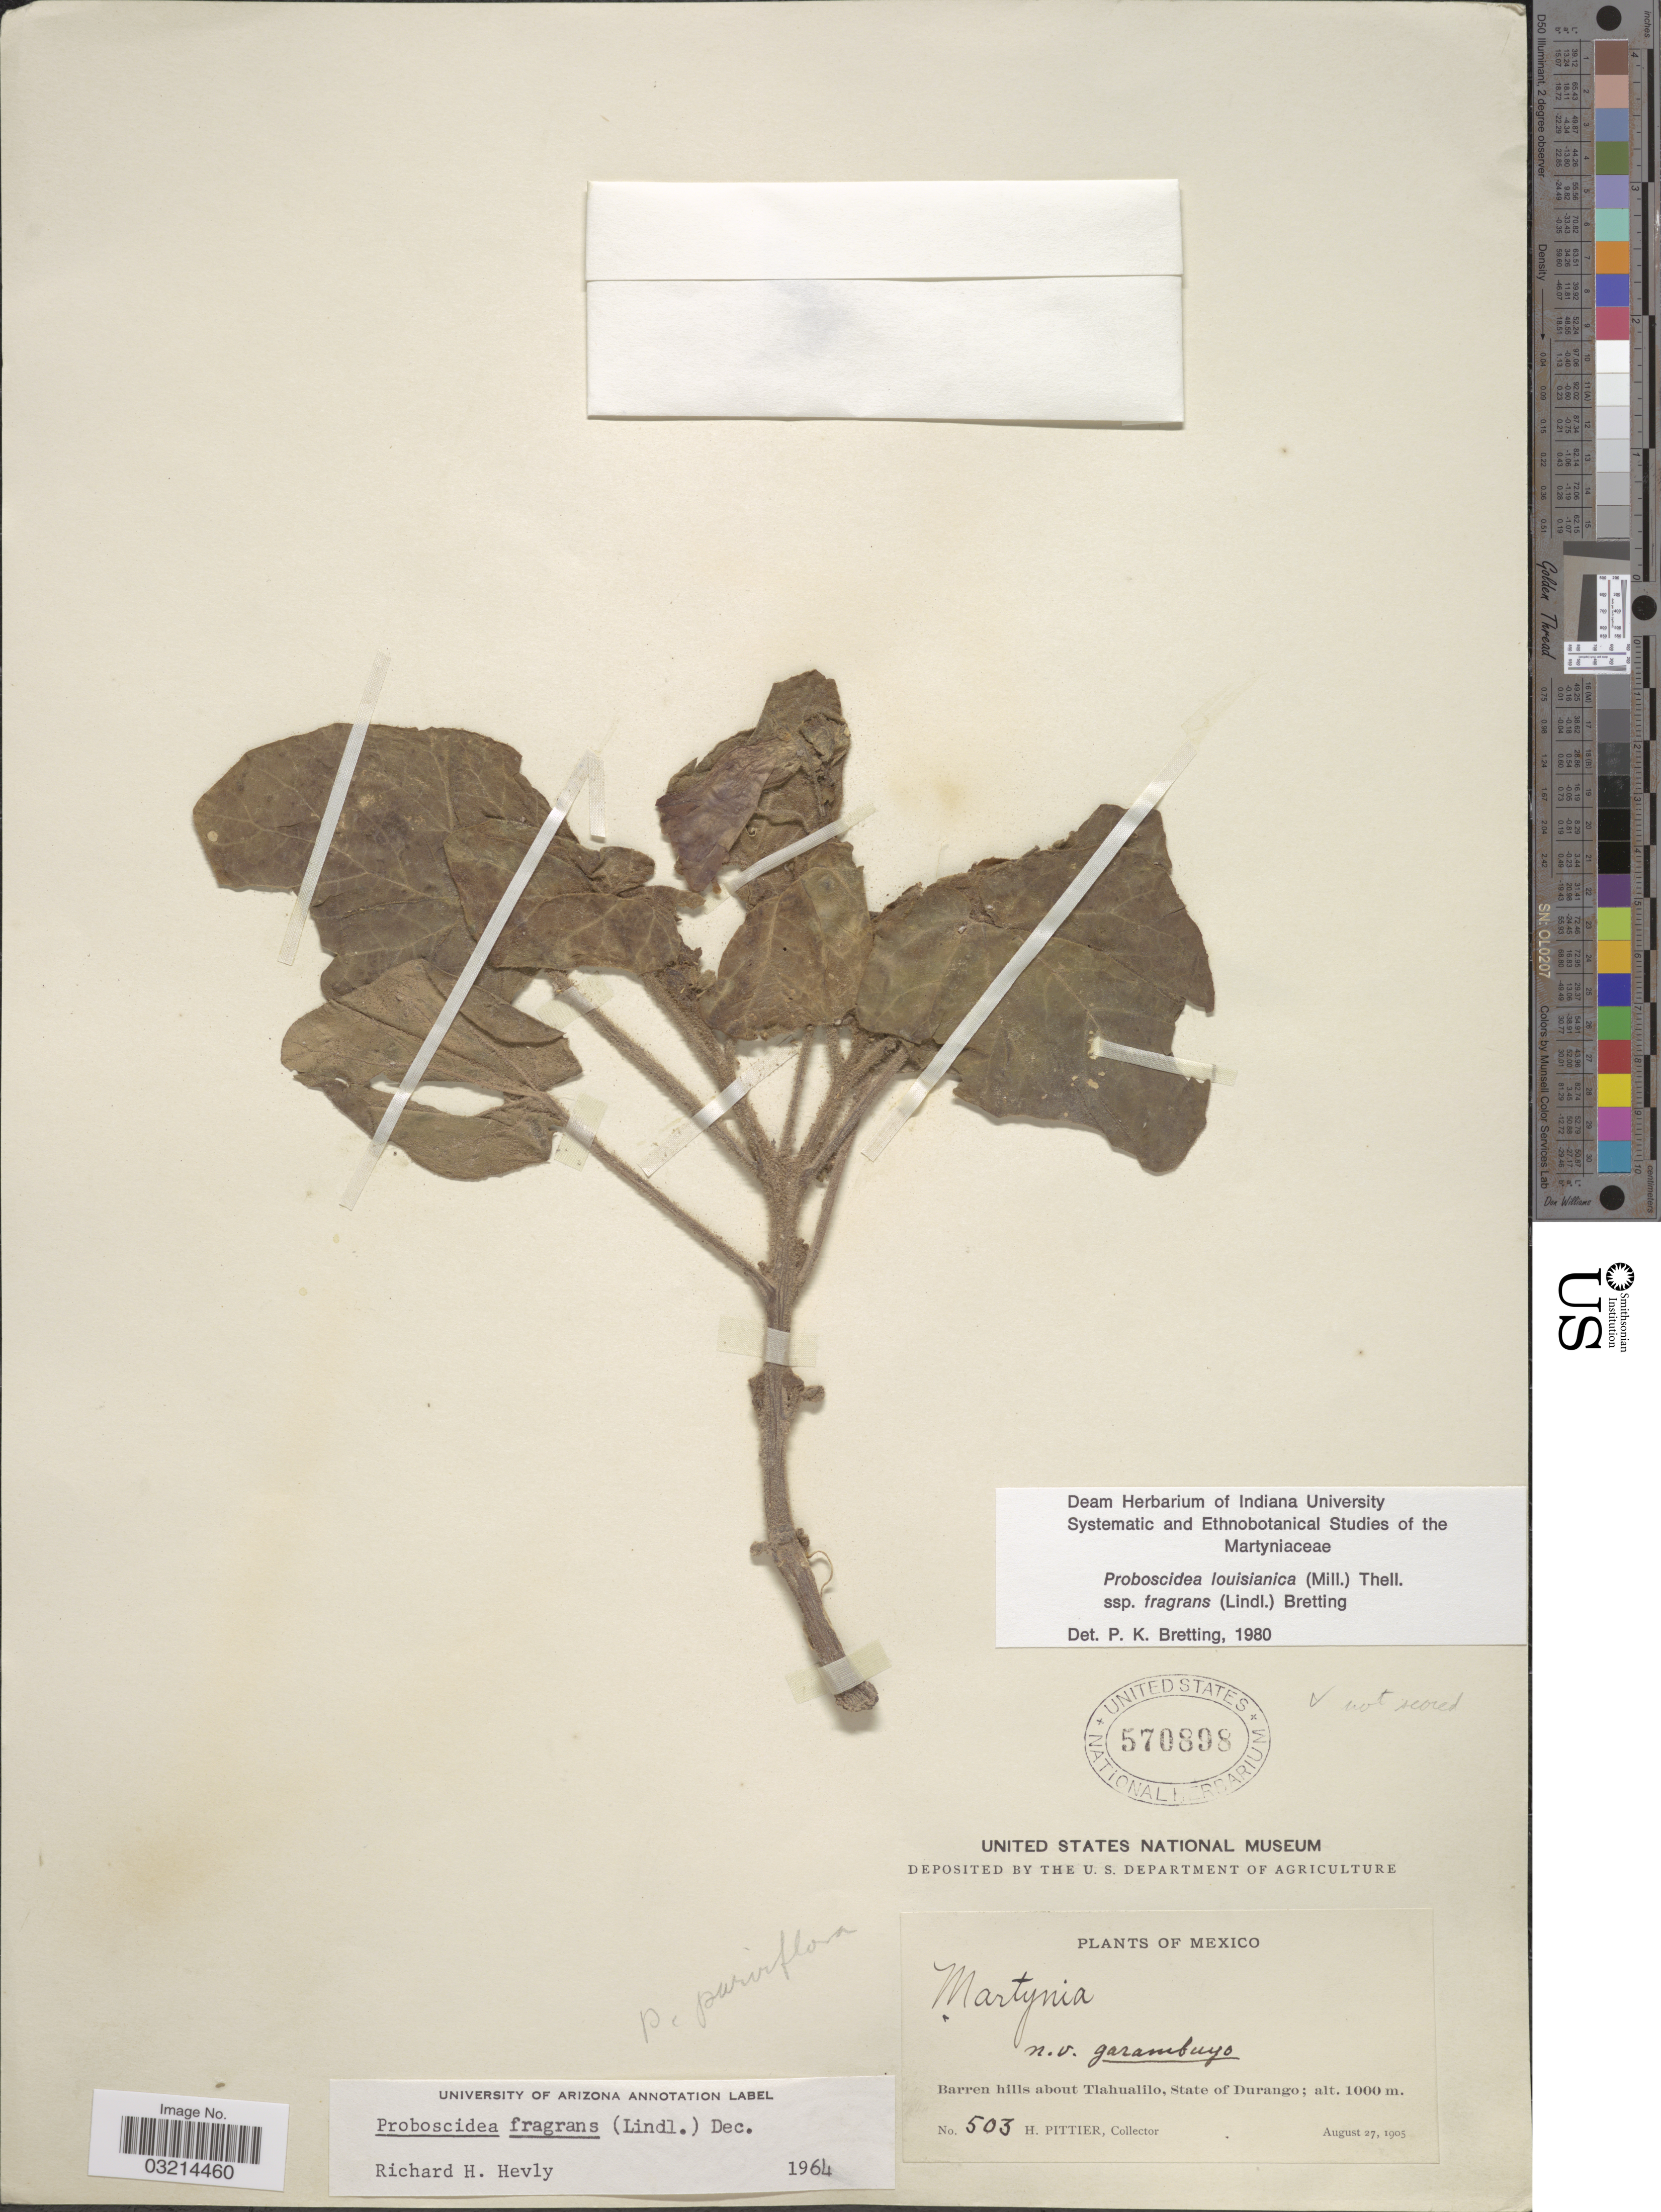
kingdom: Plantae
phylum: Tracheophyta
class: Magnoliopsida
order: Lamiales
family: Martyniaceae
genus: Proboscidea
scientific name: Proboscidea louisianica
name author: Thell.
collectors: H. F. Pittier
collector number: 503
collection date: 1905-08-27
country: Mexico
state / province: Durango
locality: Barren hills about Tlahualilo.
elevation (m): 1000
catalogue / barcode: US 570898